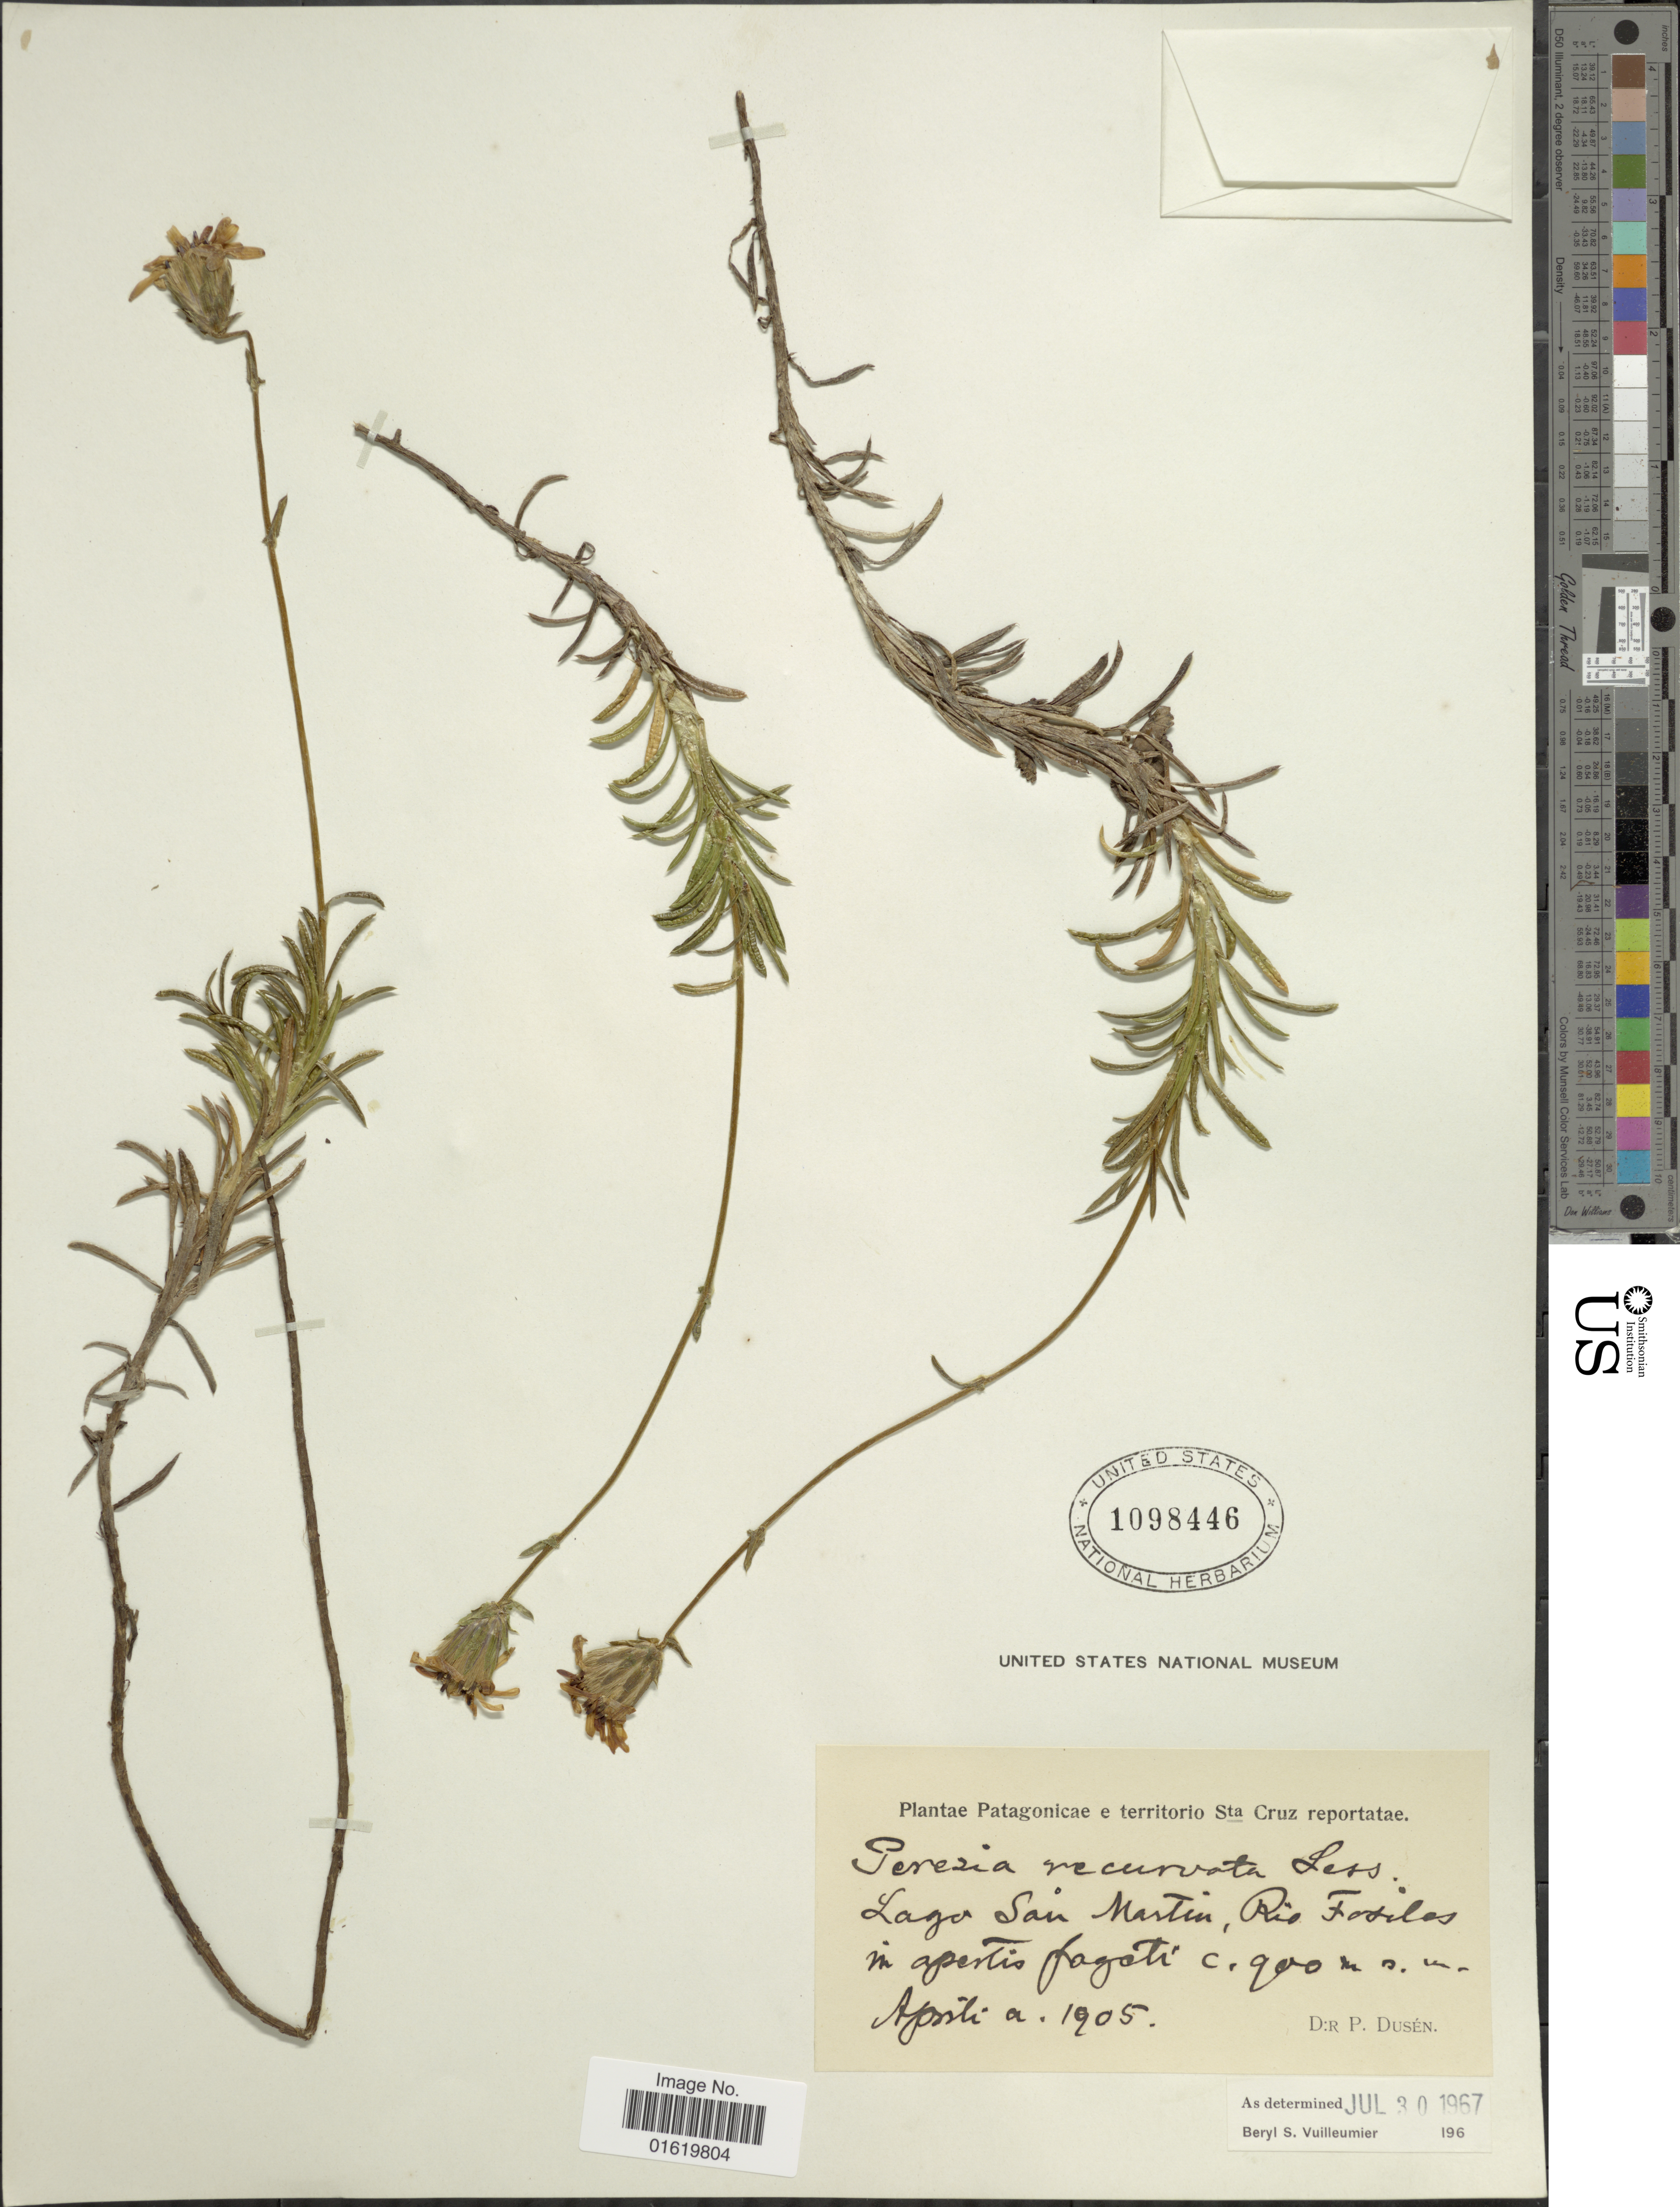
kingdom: Plantae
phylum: Tracheophyta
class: Magnoliopsida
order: Asterales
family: Asteraceae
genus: Perezia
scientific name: Perezia recurvata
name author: Less.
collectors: P. Dusén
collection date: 1905-08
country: Argentina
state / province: Santa Cruz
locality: Patagonicae e territorio Sta Cruz. Lago San Martin, Rio Fodilas in apertis fagoti.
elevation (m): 900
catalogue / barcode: US 1098446